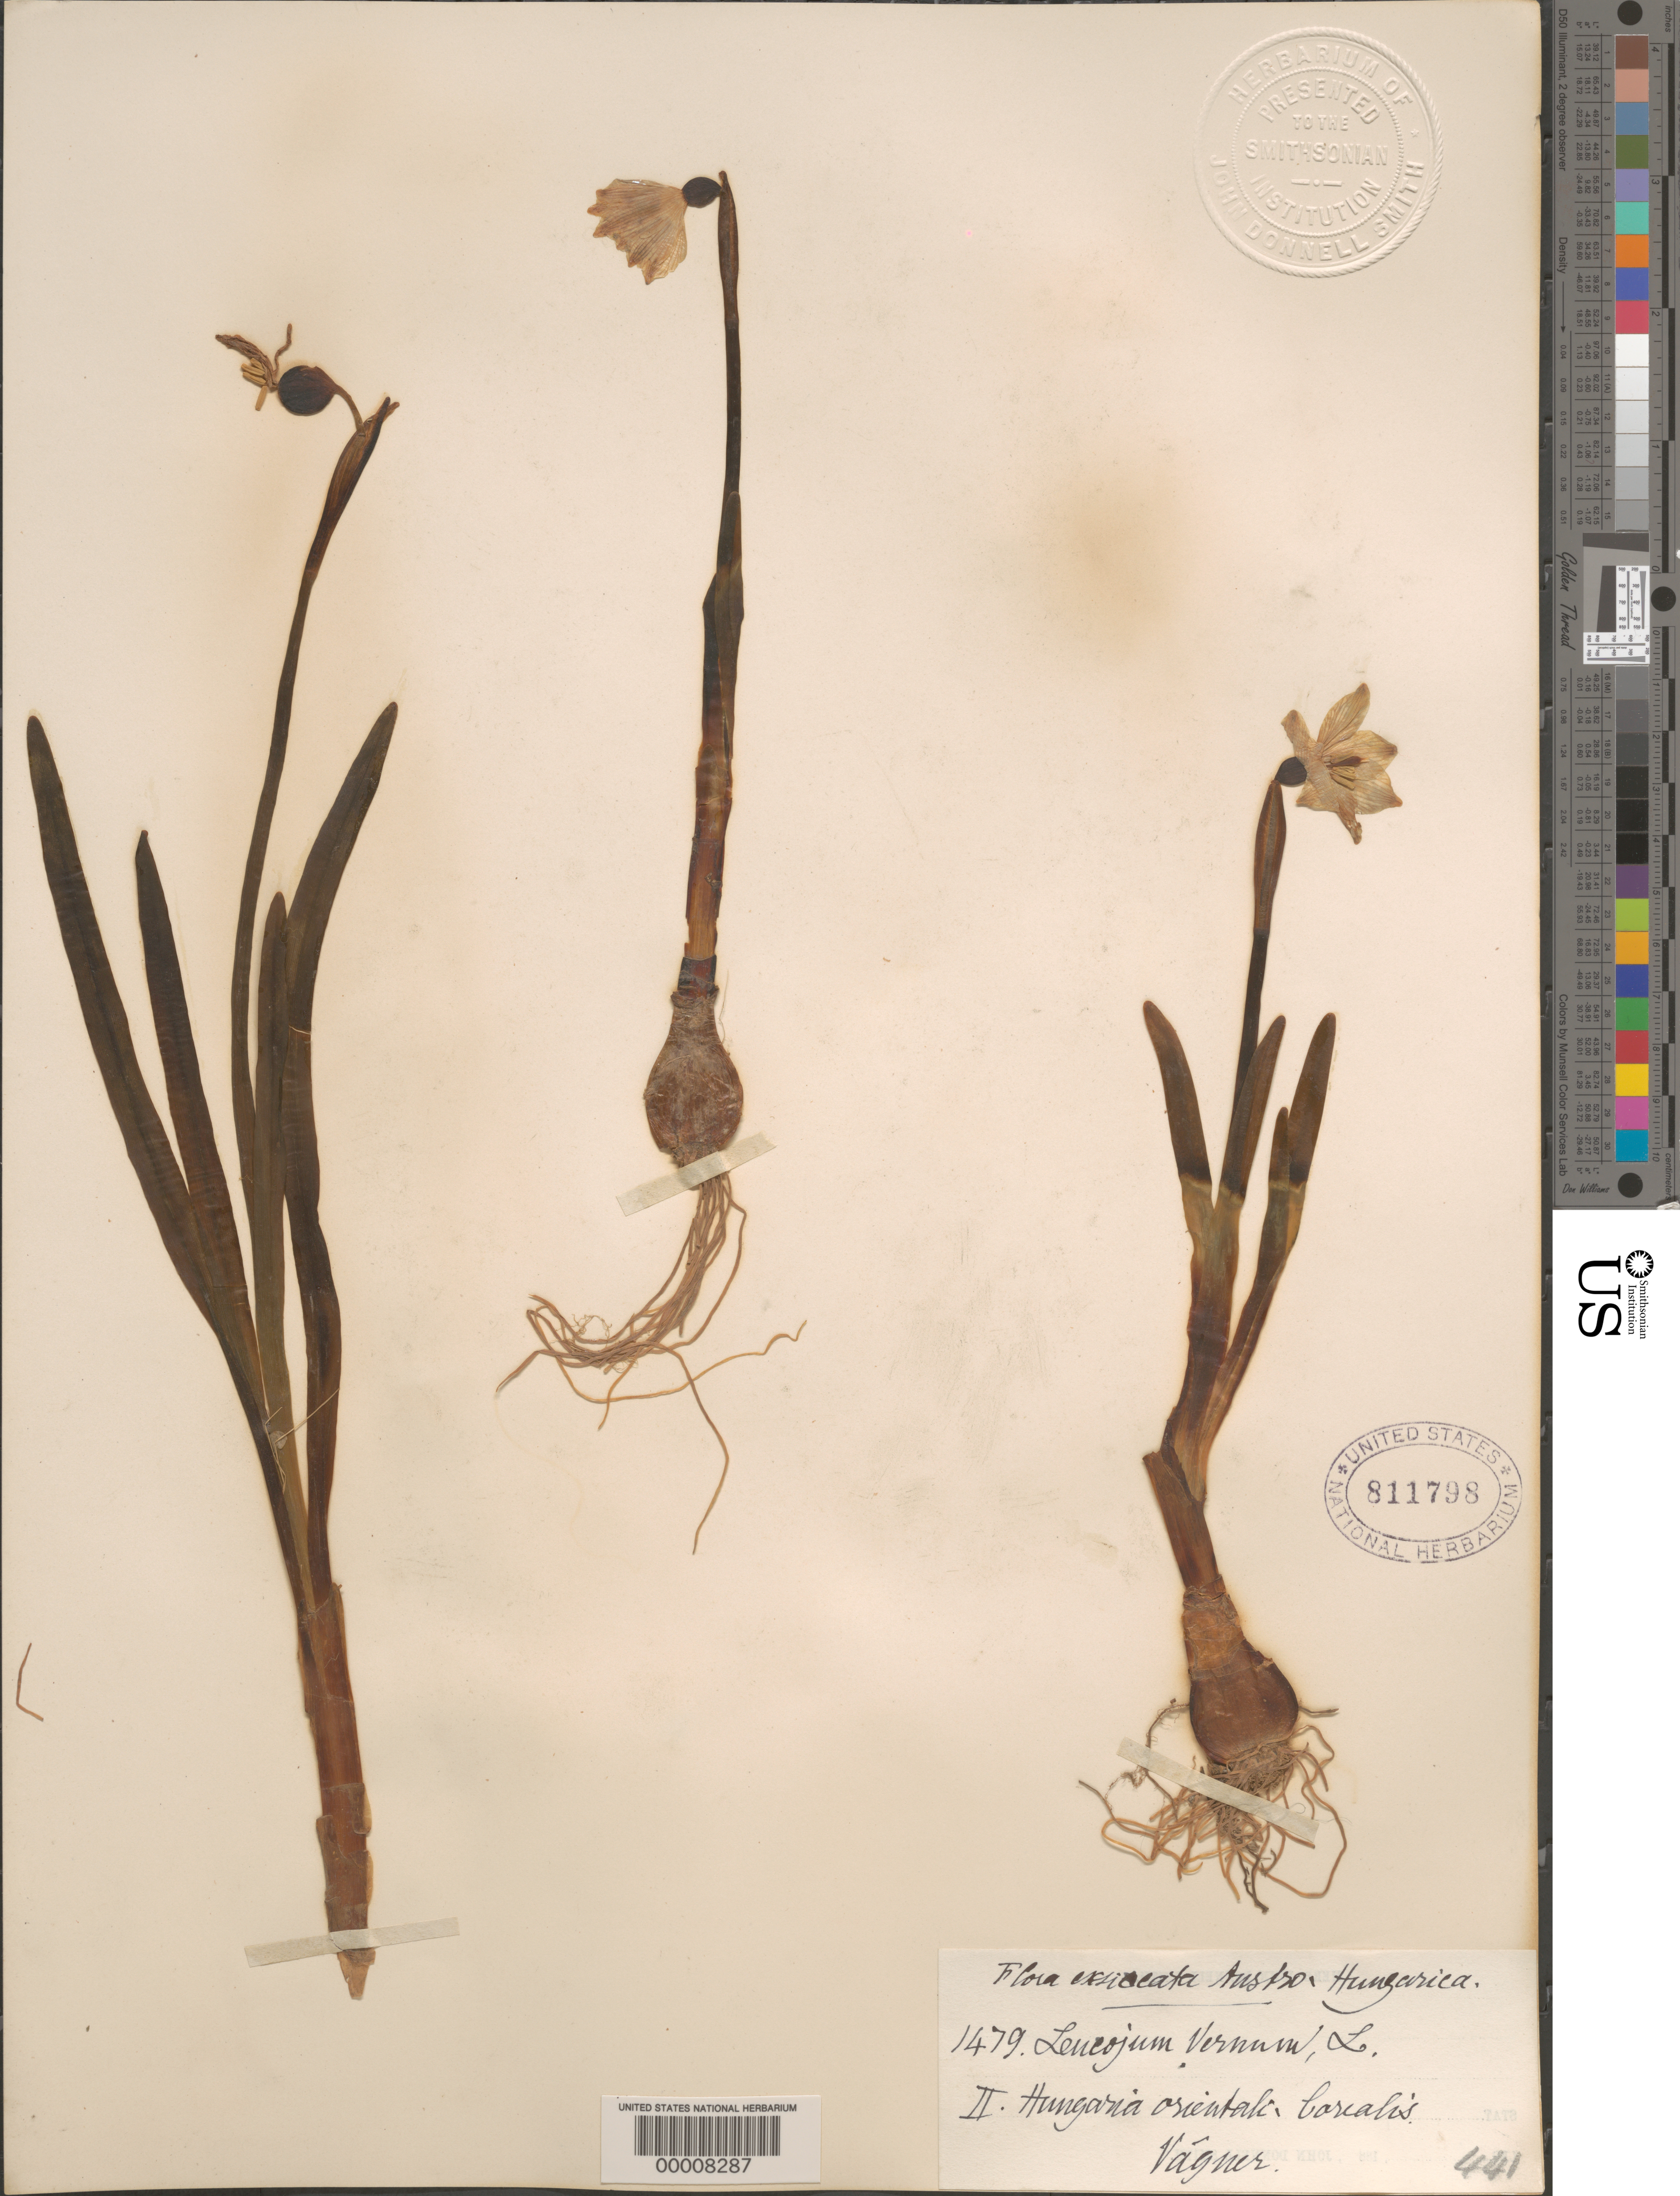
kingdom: Plantae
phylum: Tracheophyta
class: Liliopsida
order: Asparagales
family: Amaryllidaceae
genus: Leucojum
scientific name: Leucojum vernum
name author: L.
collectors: L. Vagner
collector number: Exsicc 1479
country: Hungary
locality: "hungarica orientalis-borealis." [ne hungary (?)]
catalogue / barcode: US 811798